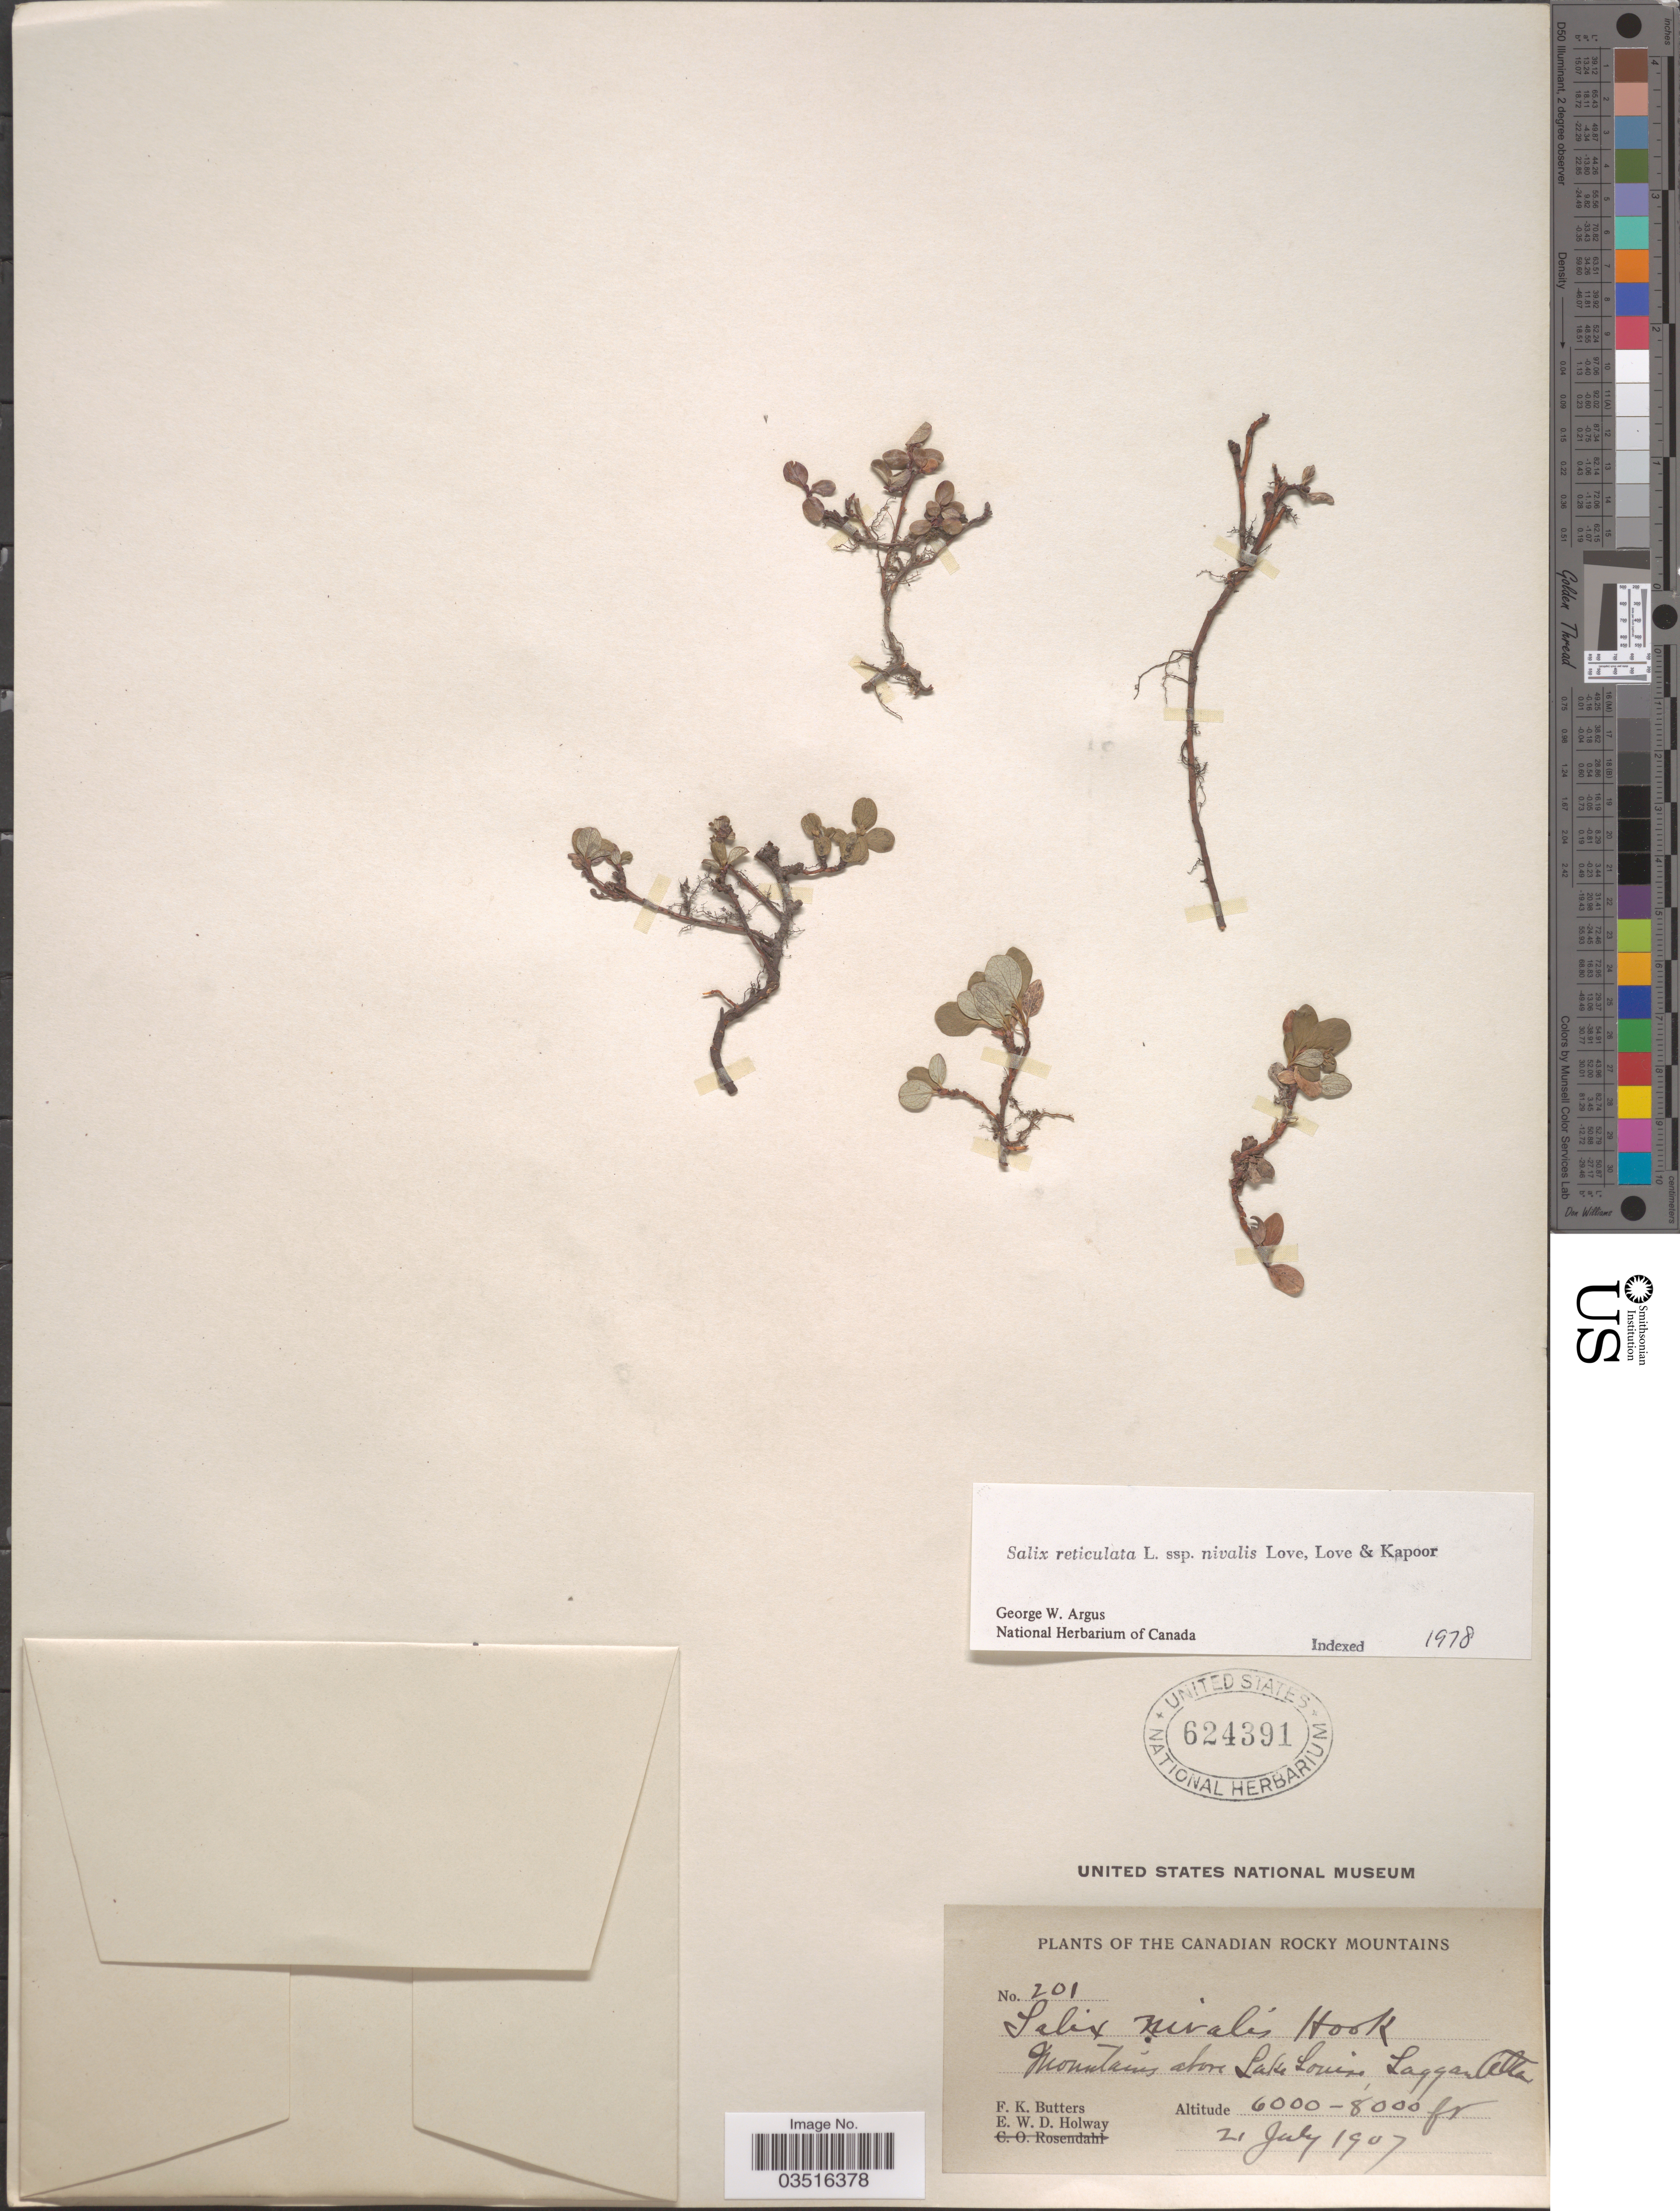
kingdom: Plantae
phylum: Tracheophyta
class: Magnoliopsida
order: Malpighiales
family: Salicaceae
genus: Salix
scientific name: Salix reticulata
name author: L.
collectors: F. K. Butters & E. W. D. Holway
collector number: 201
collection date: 1907-07-21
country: Canada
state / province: Alberta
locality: The Canadian Rocky Mountains. Mountains above Lake Louise, Laggan Alta.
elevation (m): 1829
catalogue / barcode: US 624391